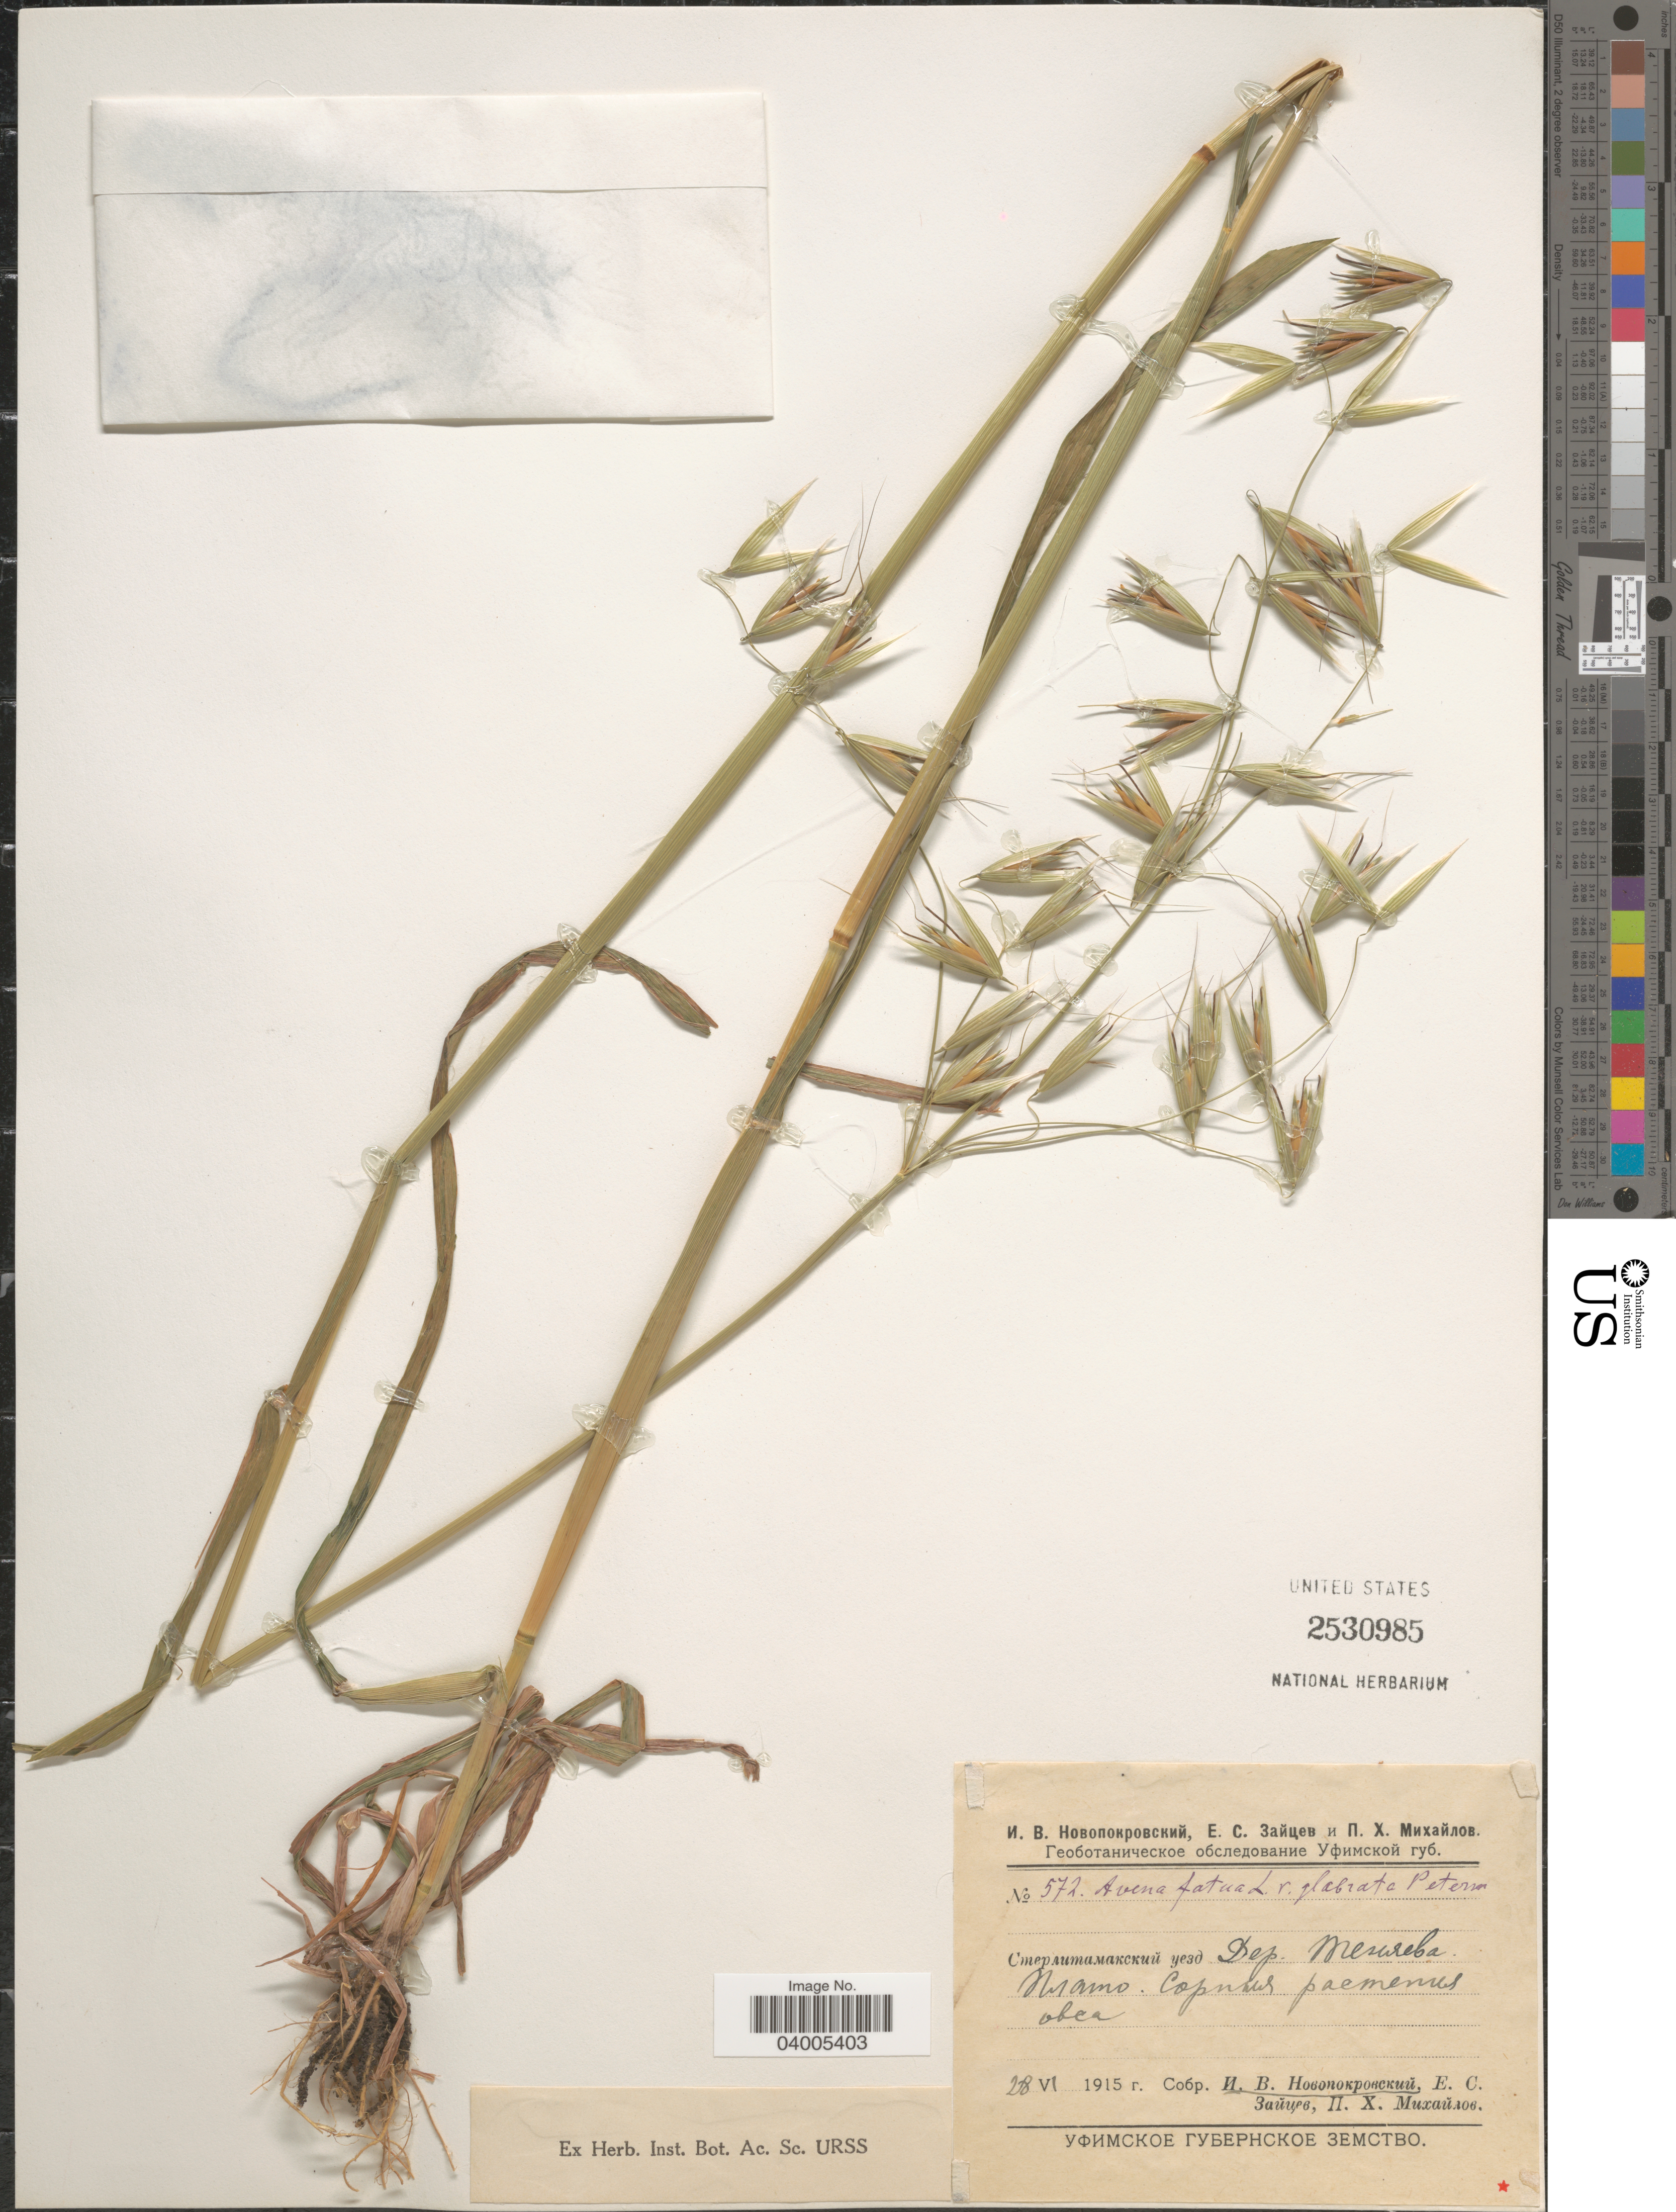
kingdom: Plantae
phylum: Tracheophyta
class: Liliopsida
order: Poales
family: Poaceae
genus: Avena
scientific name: Avena fatua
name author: L.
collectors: I. Novopokrovskiy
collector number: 572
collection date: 1915-06-28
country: Russian Federation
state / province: Bashkortostan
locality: District Sterlitamakskiy, village Tenyaeva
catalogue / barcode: US 2530985